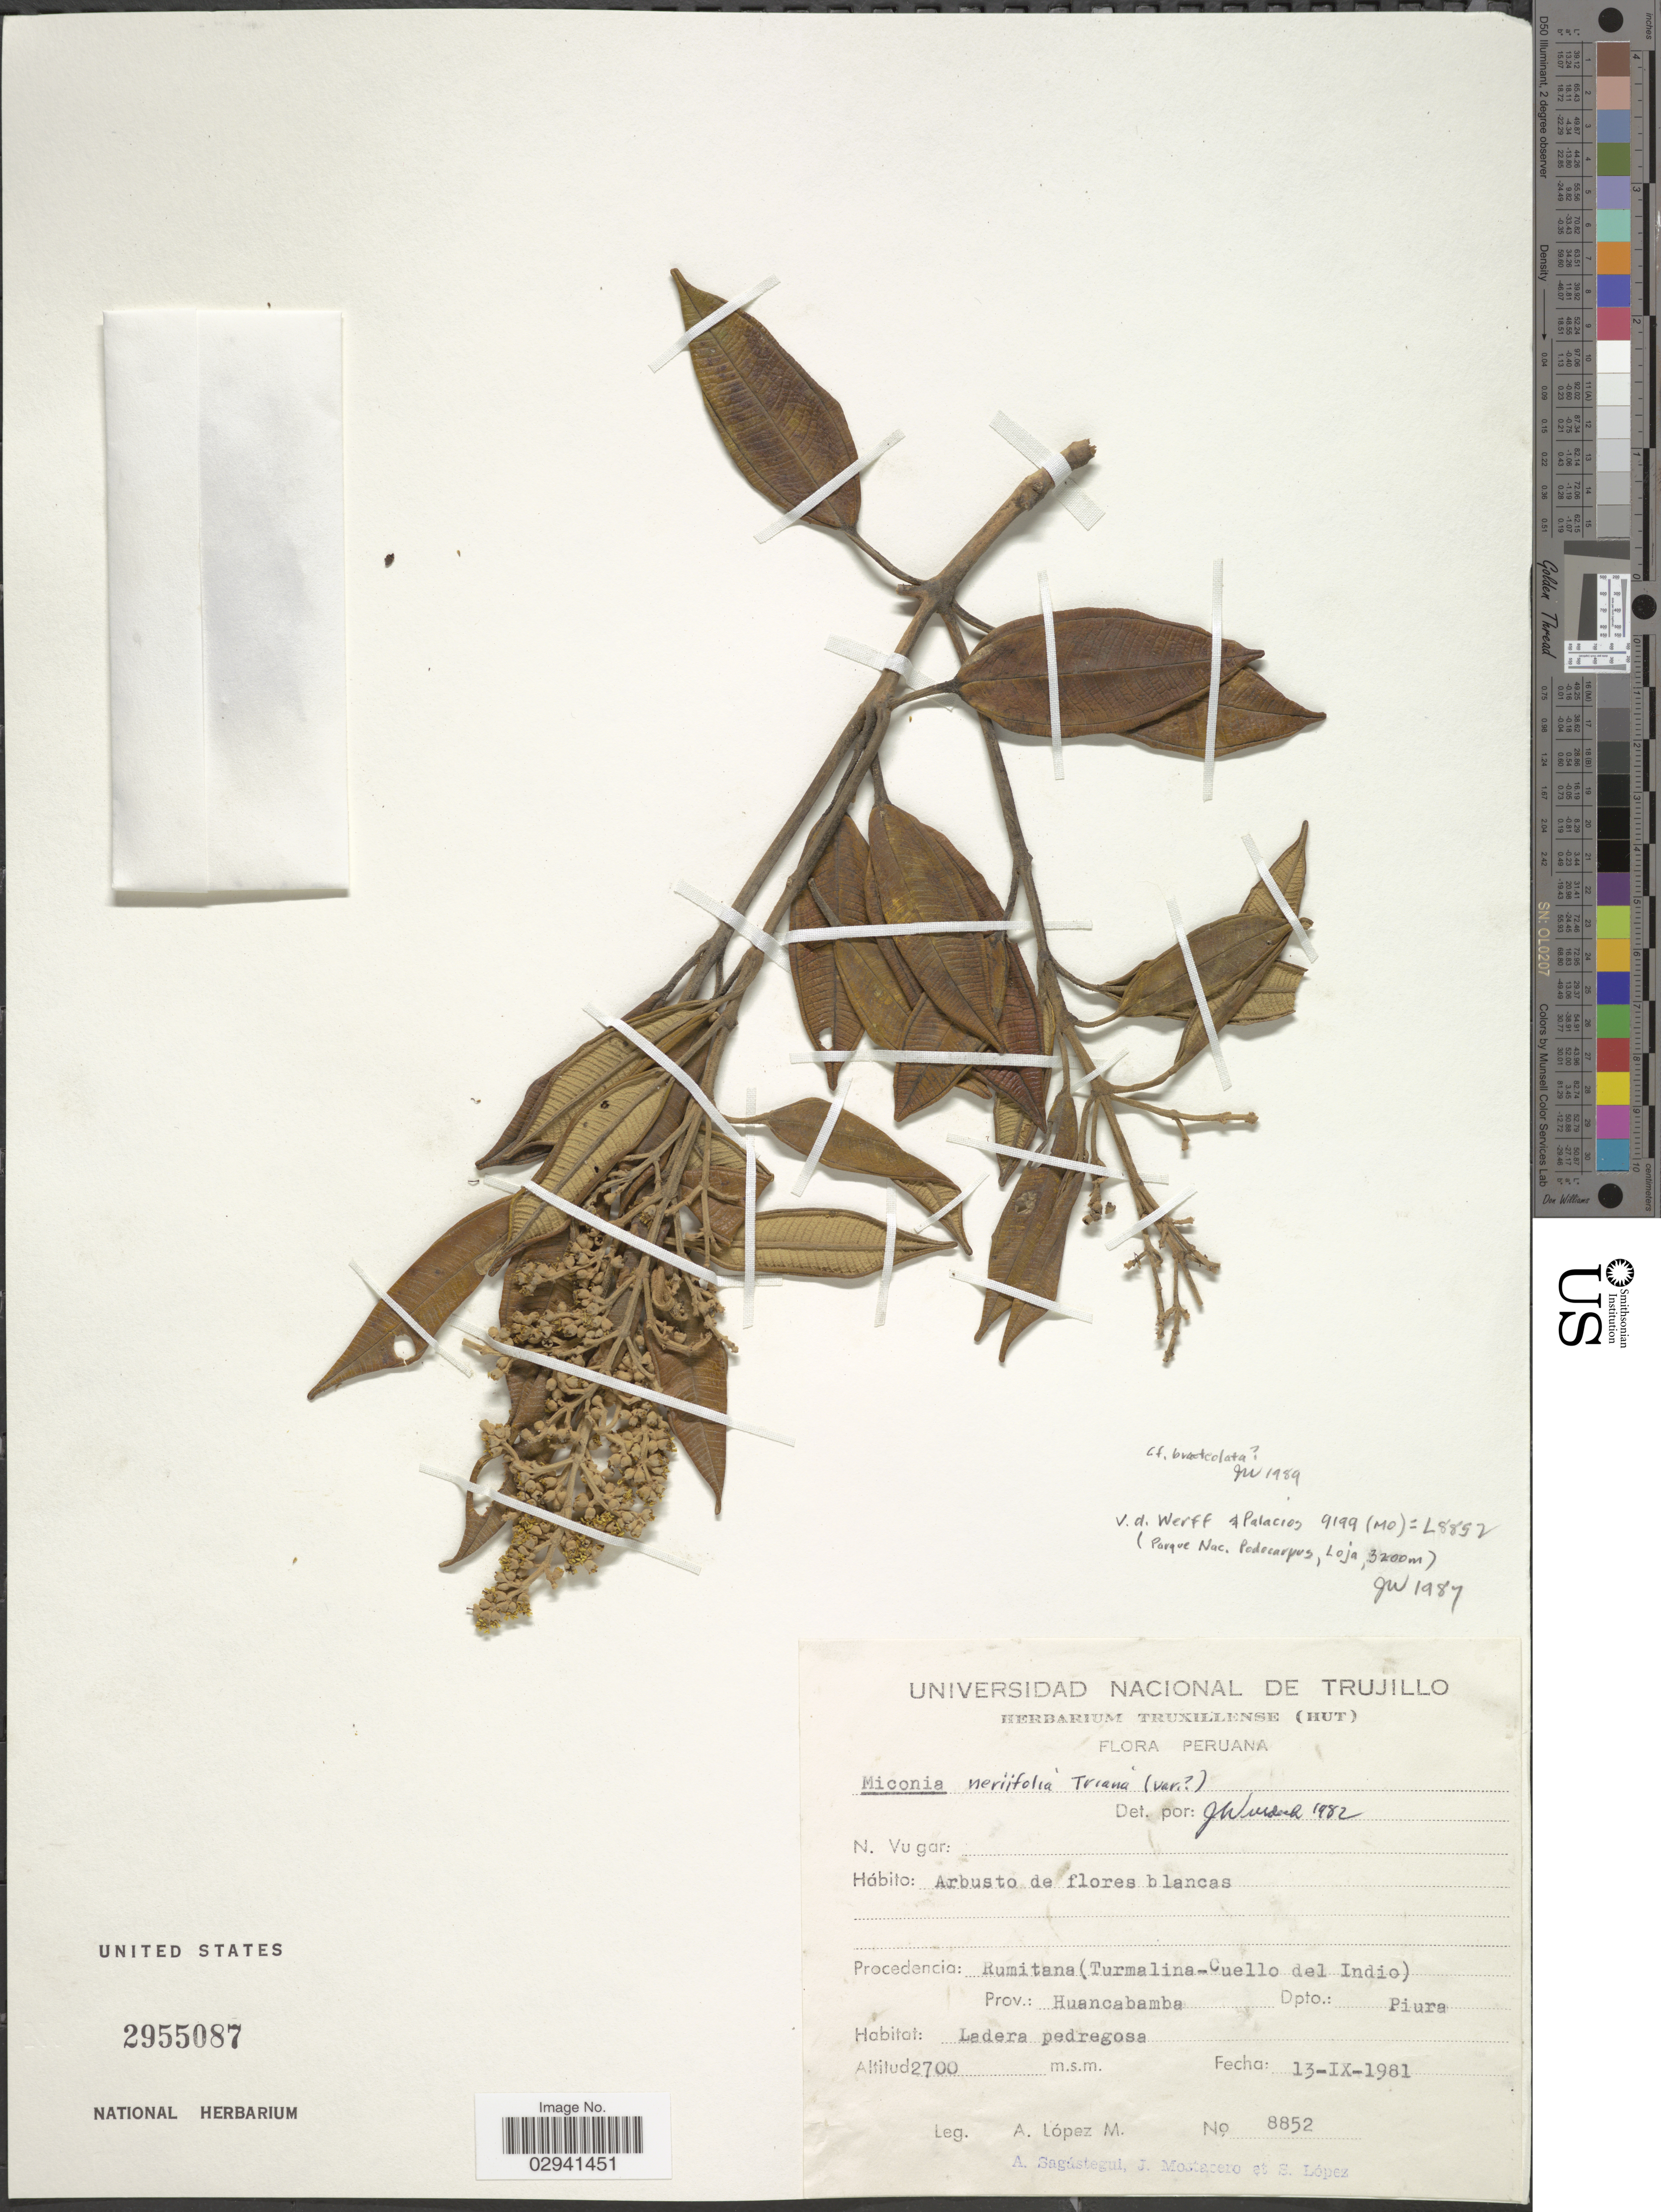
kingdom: Plantae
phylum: Tracheophyta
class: Magnoliopsida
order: Myrtales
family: Melastomataceae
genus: Miconia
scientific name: Miconia neriifolia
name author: Triana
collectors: A. López M., A. Sagastegui, J. Mostacero & S. Lopez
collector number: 8852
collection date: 1981-09-13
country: Peru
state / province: Piura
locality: Procedencia Rumitana (Turmalina-Cuello de Indio), Prov. Huancabamba, Dpto. Piura.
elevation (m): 2700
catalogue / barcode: US 2955087